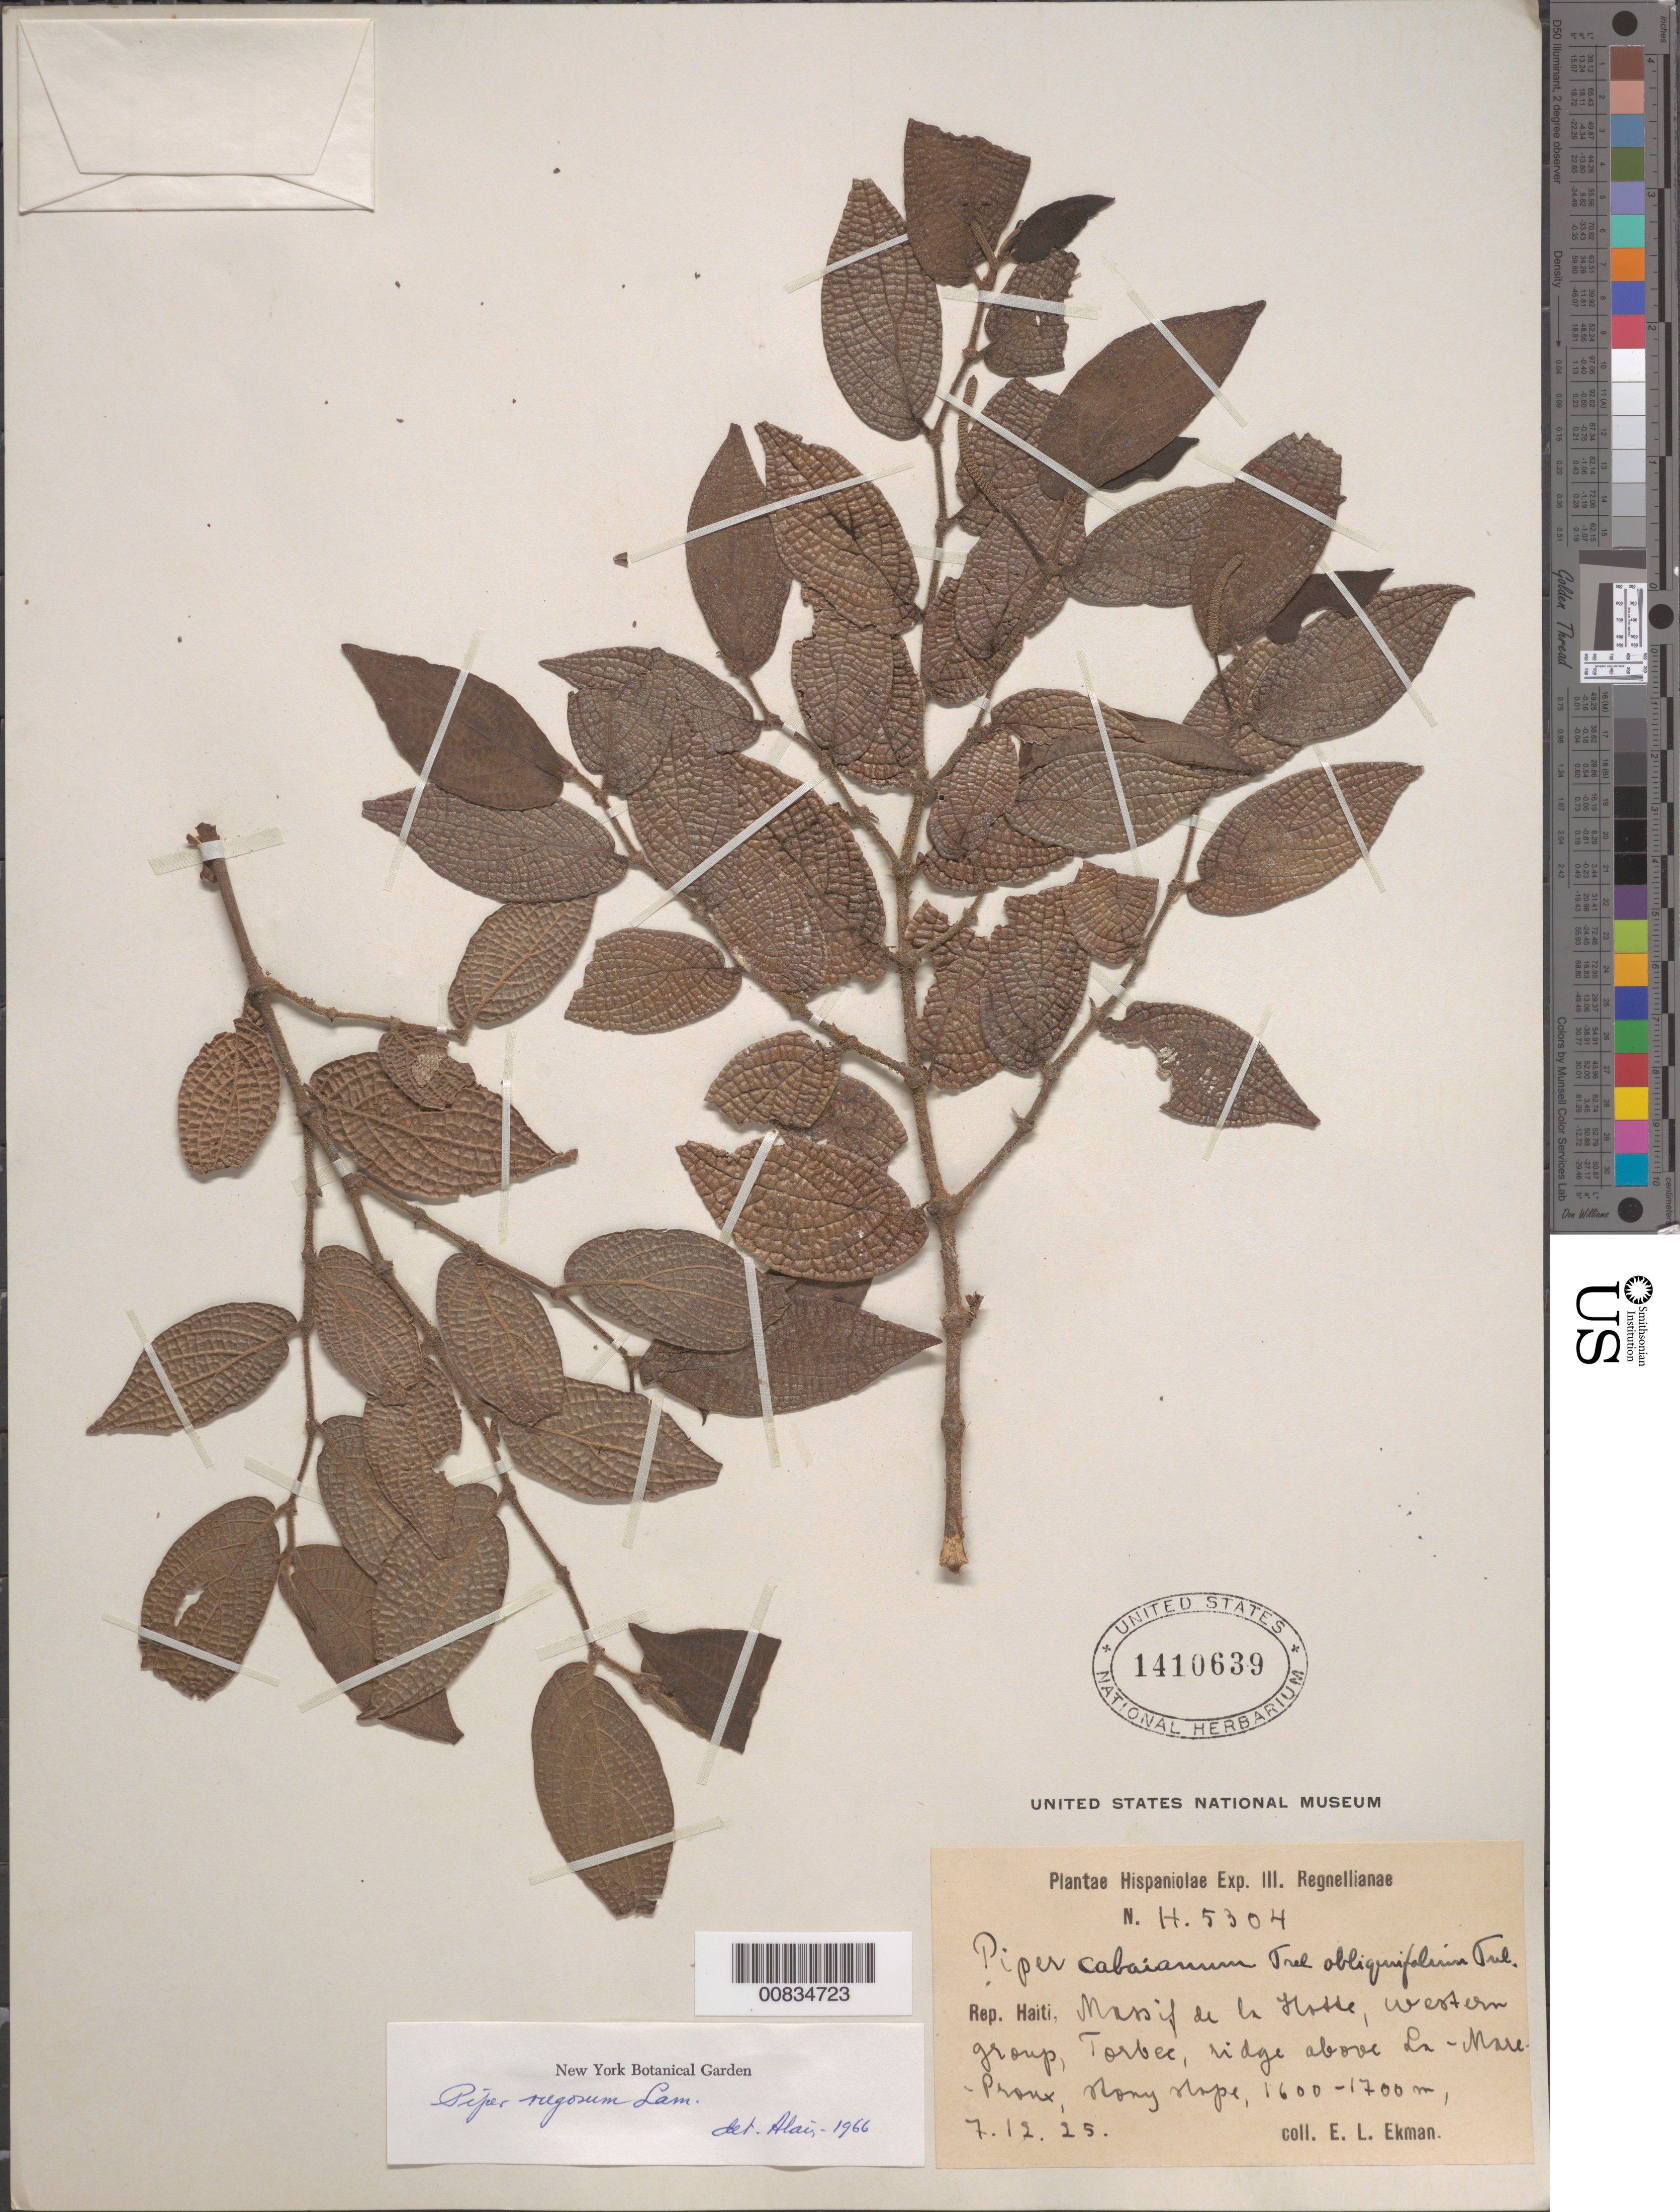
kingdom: Plantae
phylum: Tracheophyta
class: Magnoliopsida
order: Piperales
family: Piperaceae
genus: Piper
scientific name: Piper rugosum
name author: Lam.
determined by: Liogier, Alain H.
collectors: E. L. Ekman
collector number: H 5304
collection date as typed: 07 Dec 1925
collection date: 1925-12-07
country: Haiti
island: Hispaniola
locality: Massif de la Hotte, western group, Torbec, ridge above La-Mare-Pronx.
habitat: Stony slope.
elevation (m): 1600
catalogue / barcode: US 1410639